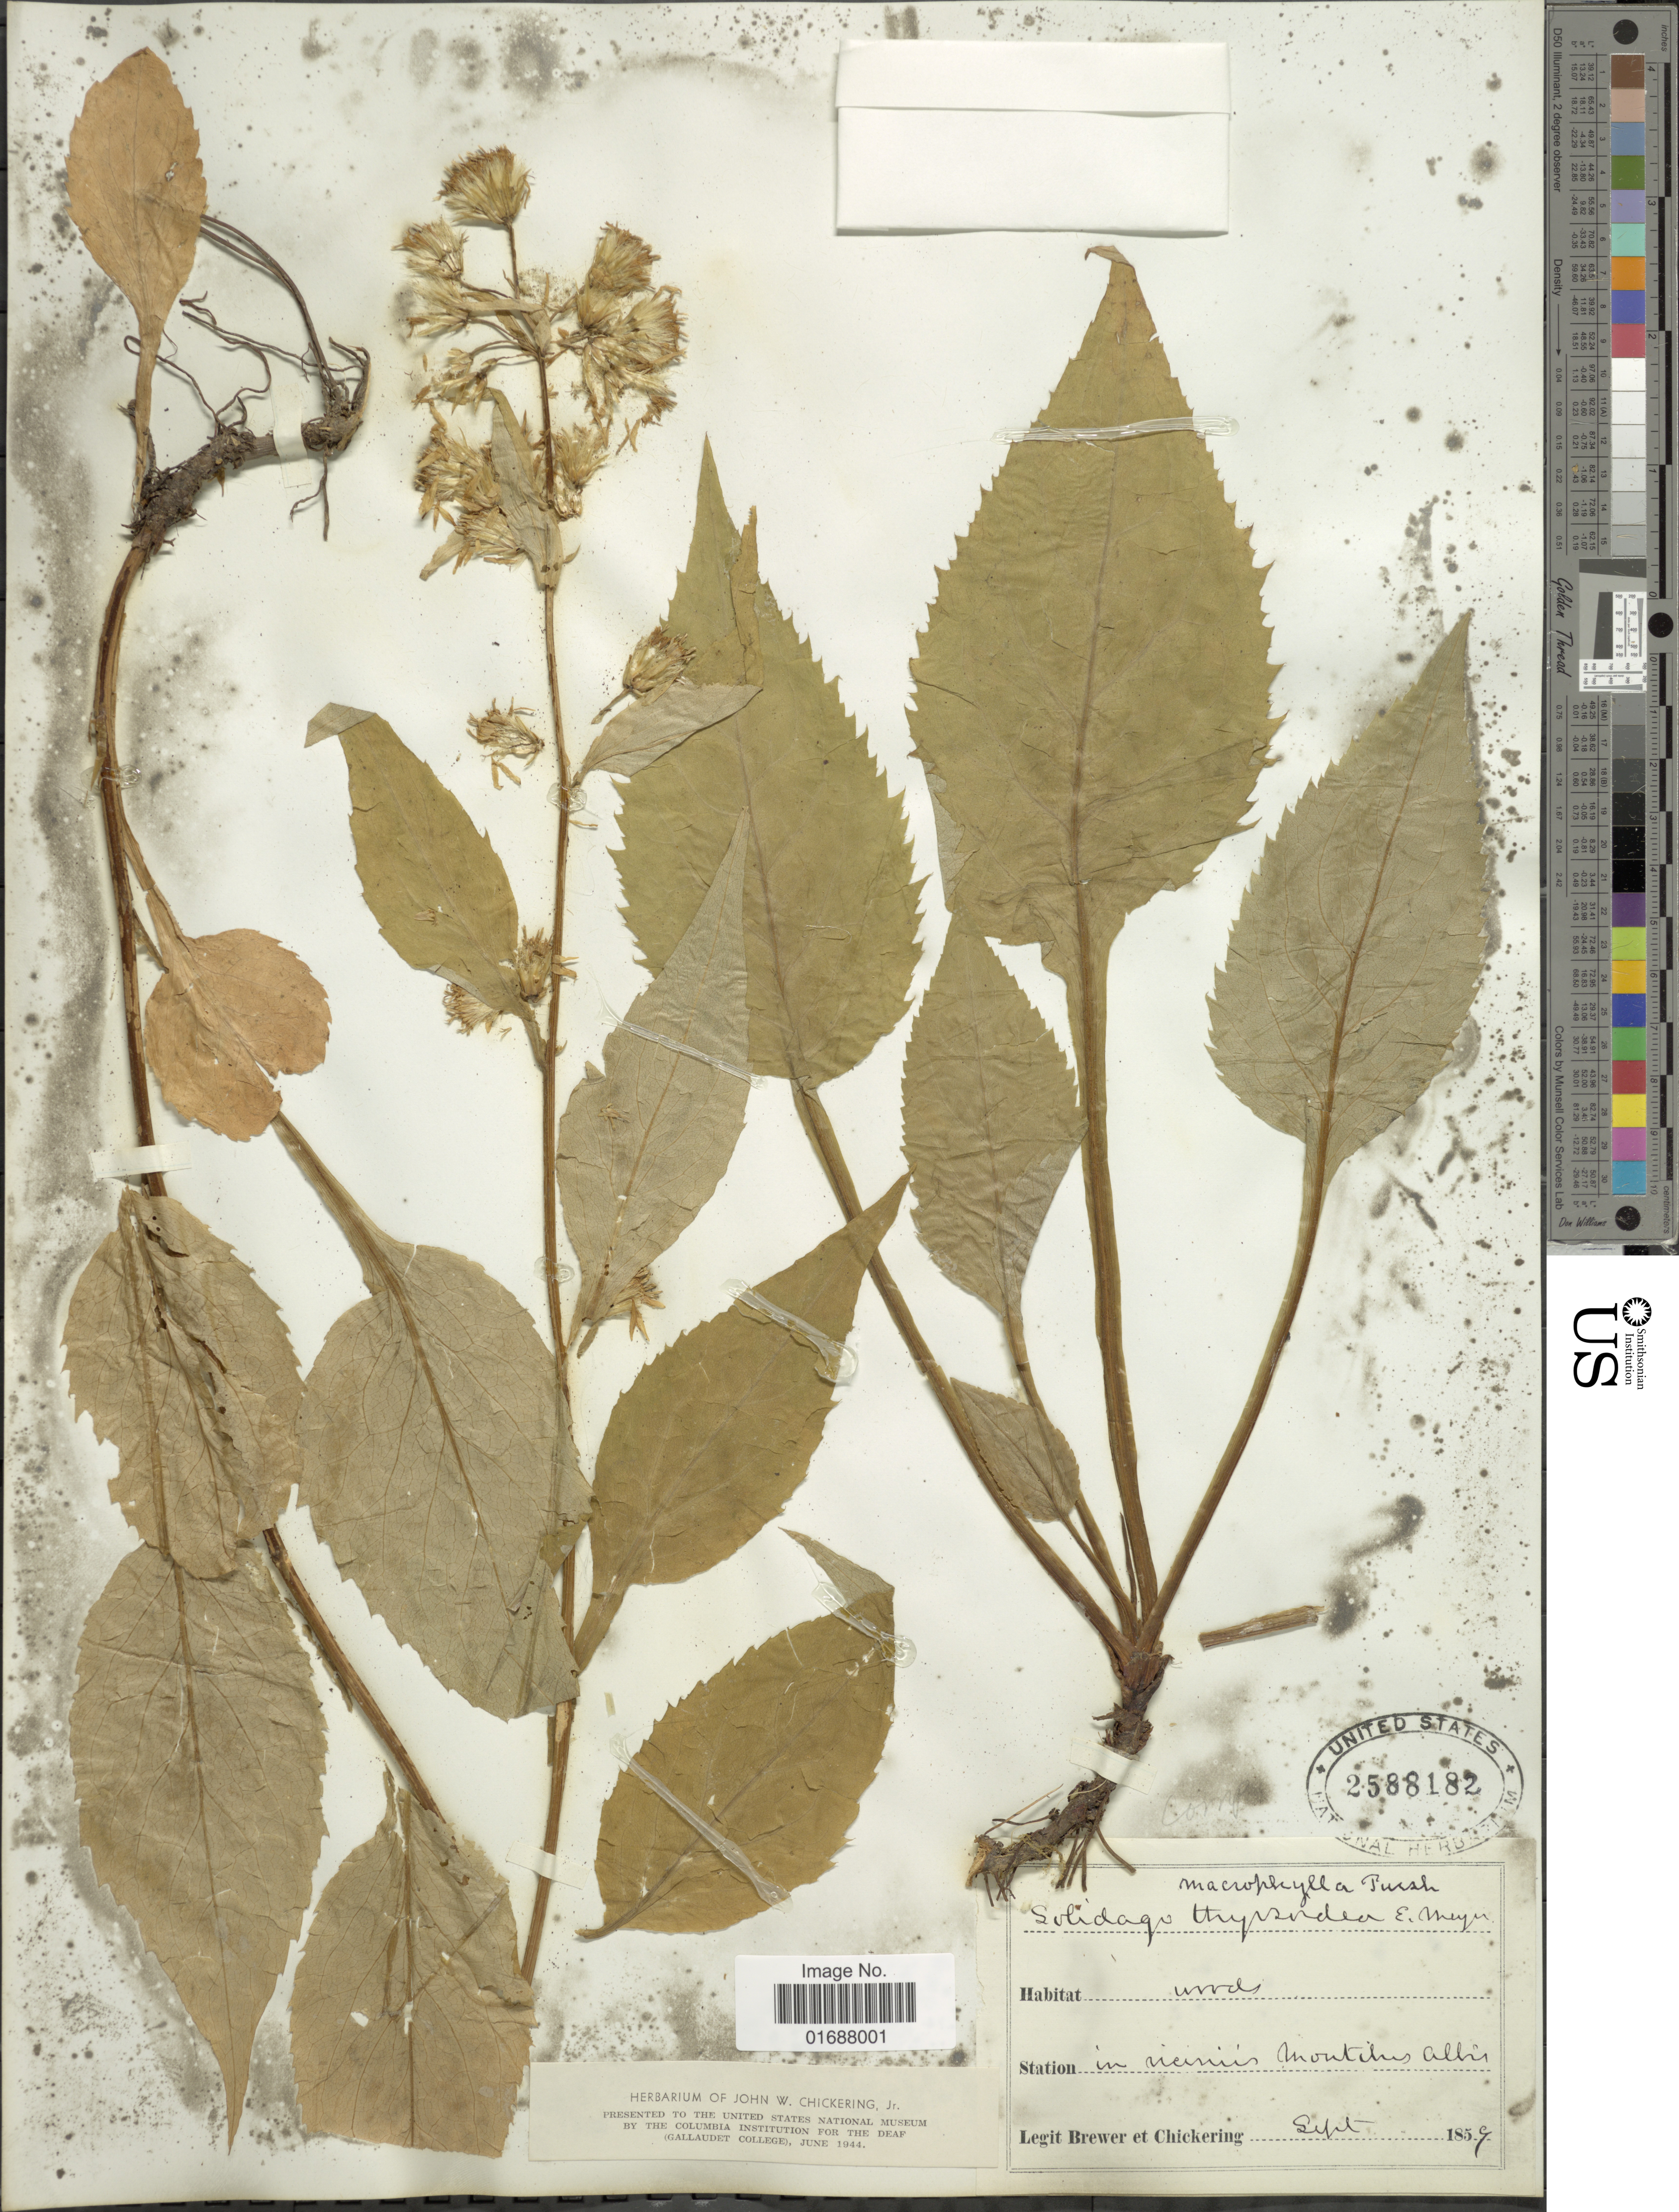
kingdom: Plantae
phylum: Tracheophyta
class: Magnoliopsida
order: Asterales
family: Asteraceae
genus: Solidago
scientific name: Solidago macrophylla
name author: Banks ex Pursh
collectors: -. Brewer & -. Chickering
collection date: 1857-09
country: United States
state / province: New Mexico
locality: Station viciniis Montibus Albis.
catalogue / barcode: US 2588182